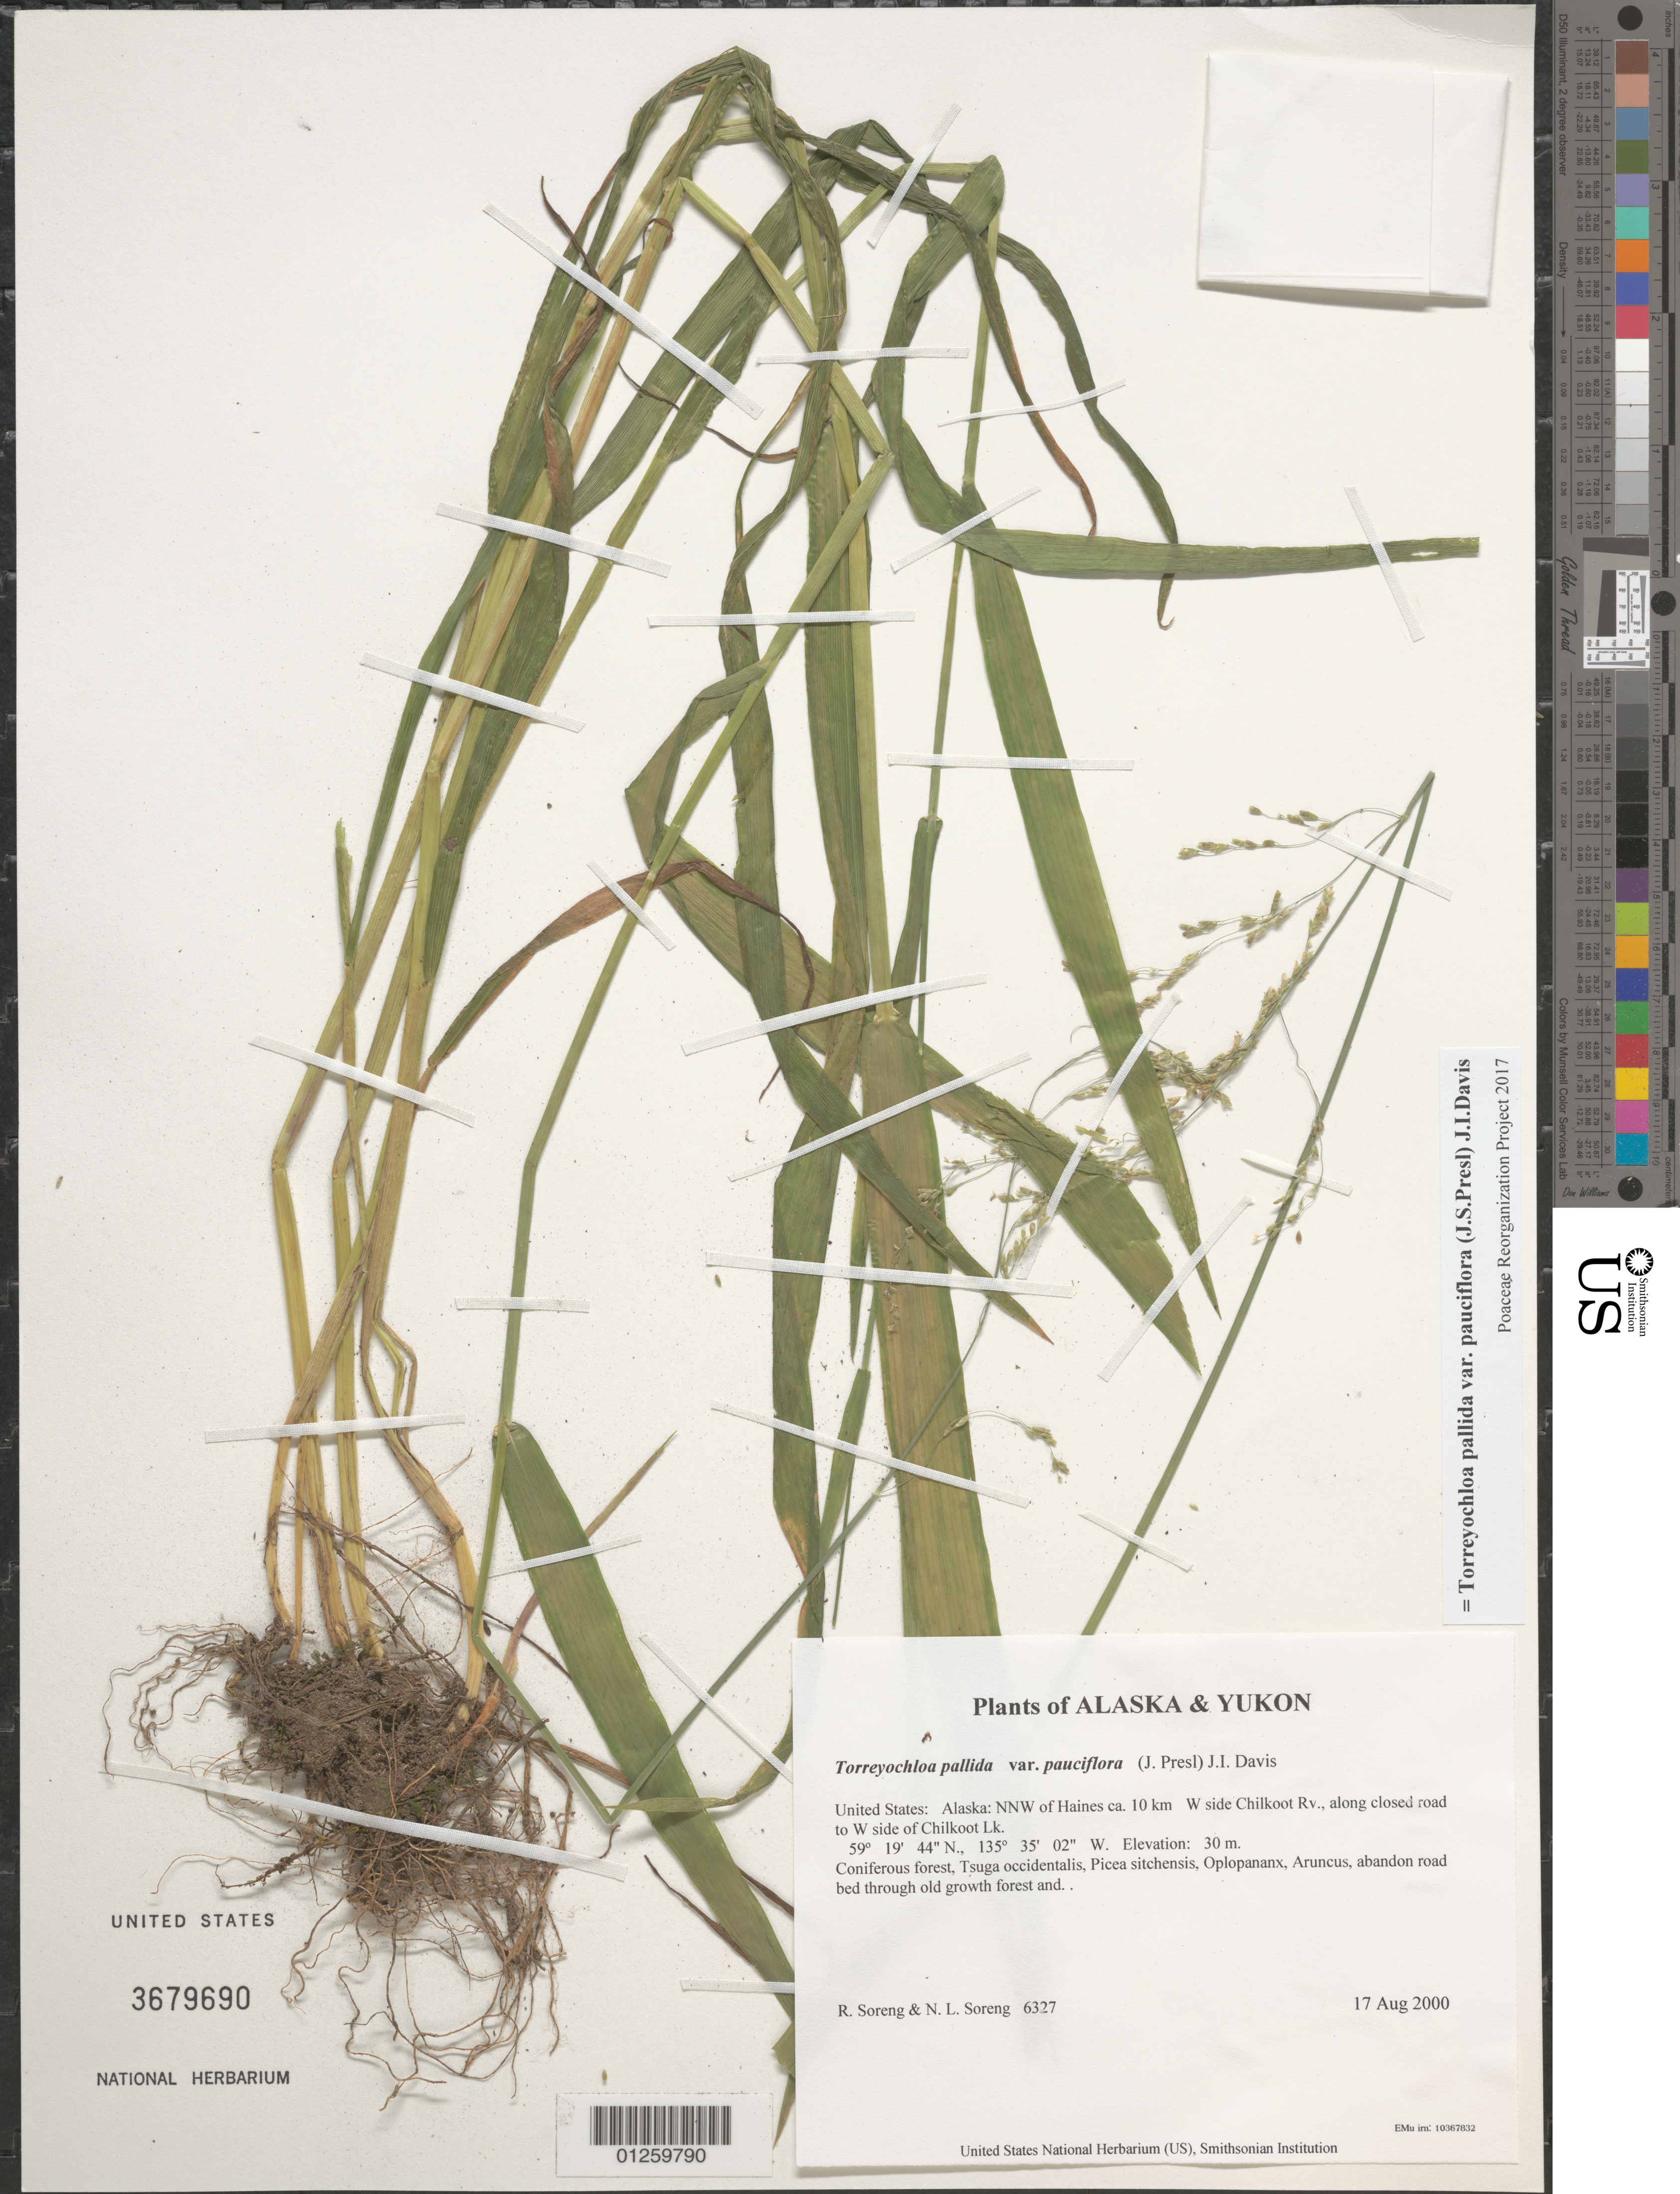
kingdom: Plantae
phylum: Tracheophyta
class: Liliopsida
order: Poales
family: Poaceae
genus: Torreyochloa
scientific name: Torreyochloa pallida var. pauciflora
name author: (J. Presl) J.I. Davis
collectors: R. J. Soreng & N. L. Soreng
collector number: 6327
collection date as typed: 17 Aug 2000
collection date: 2000-08-17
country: United States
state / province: Alaska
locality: NNW of Haines ca. 10 km W side Chilkoot Rv., along closed road to W side of Chilkoot Lk.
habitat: Coniferous forest, Tsuga occidentalis, Picea sitchensis, Oplopananx, Aruncus, abandon road bed through old growth forest and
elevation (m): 30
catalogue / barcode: US 3679690